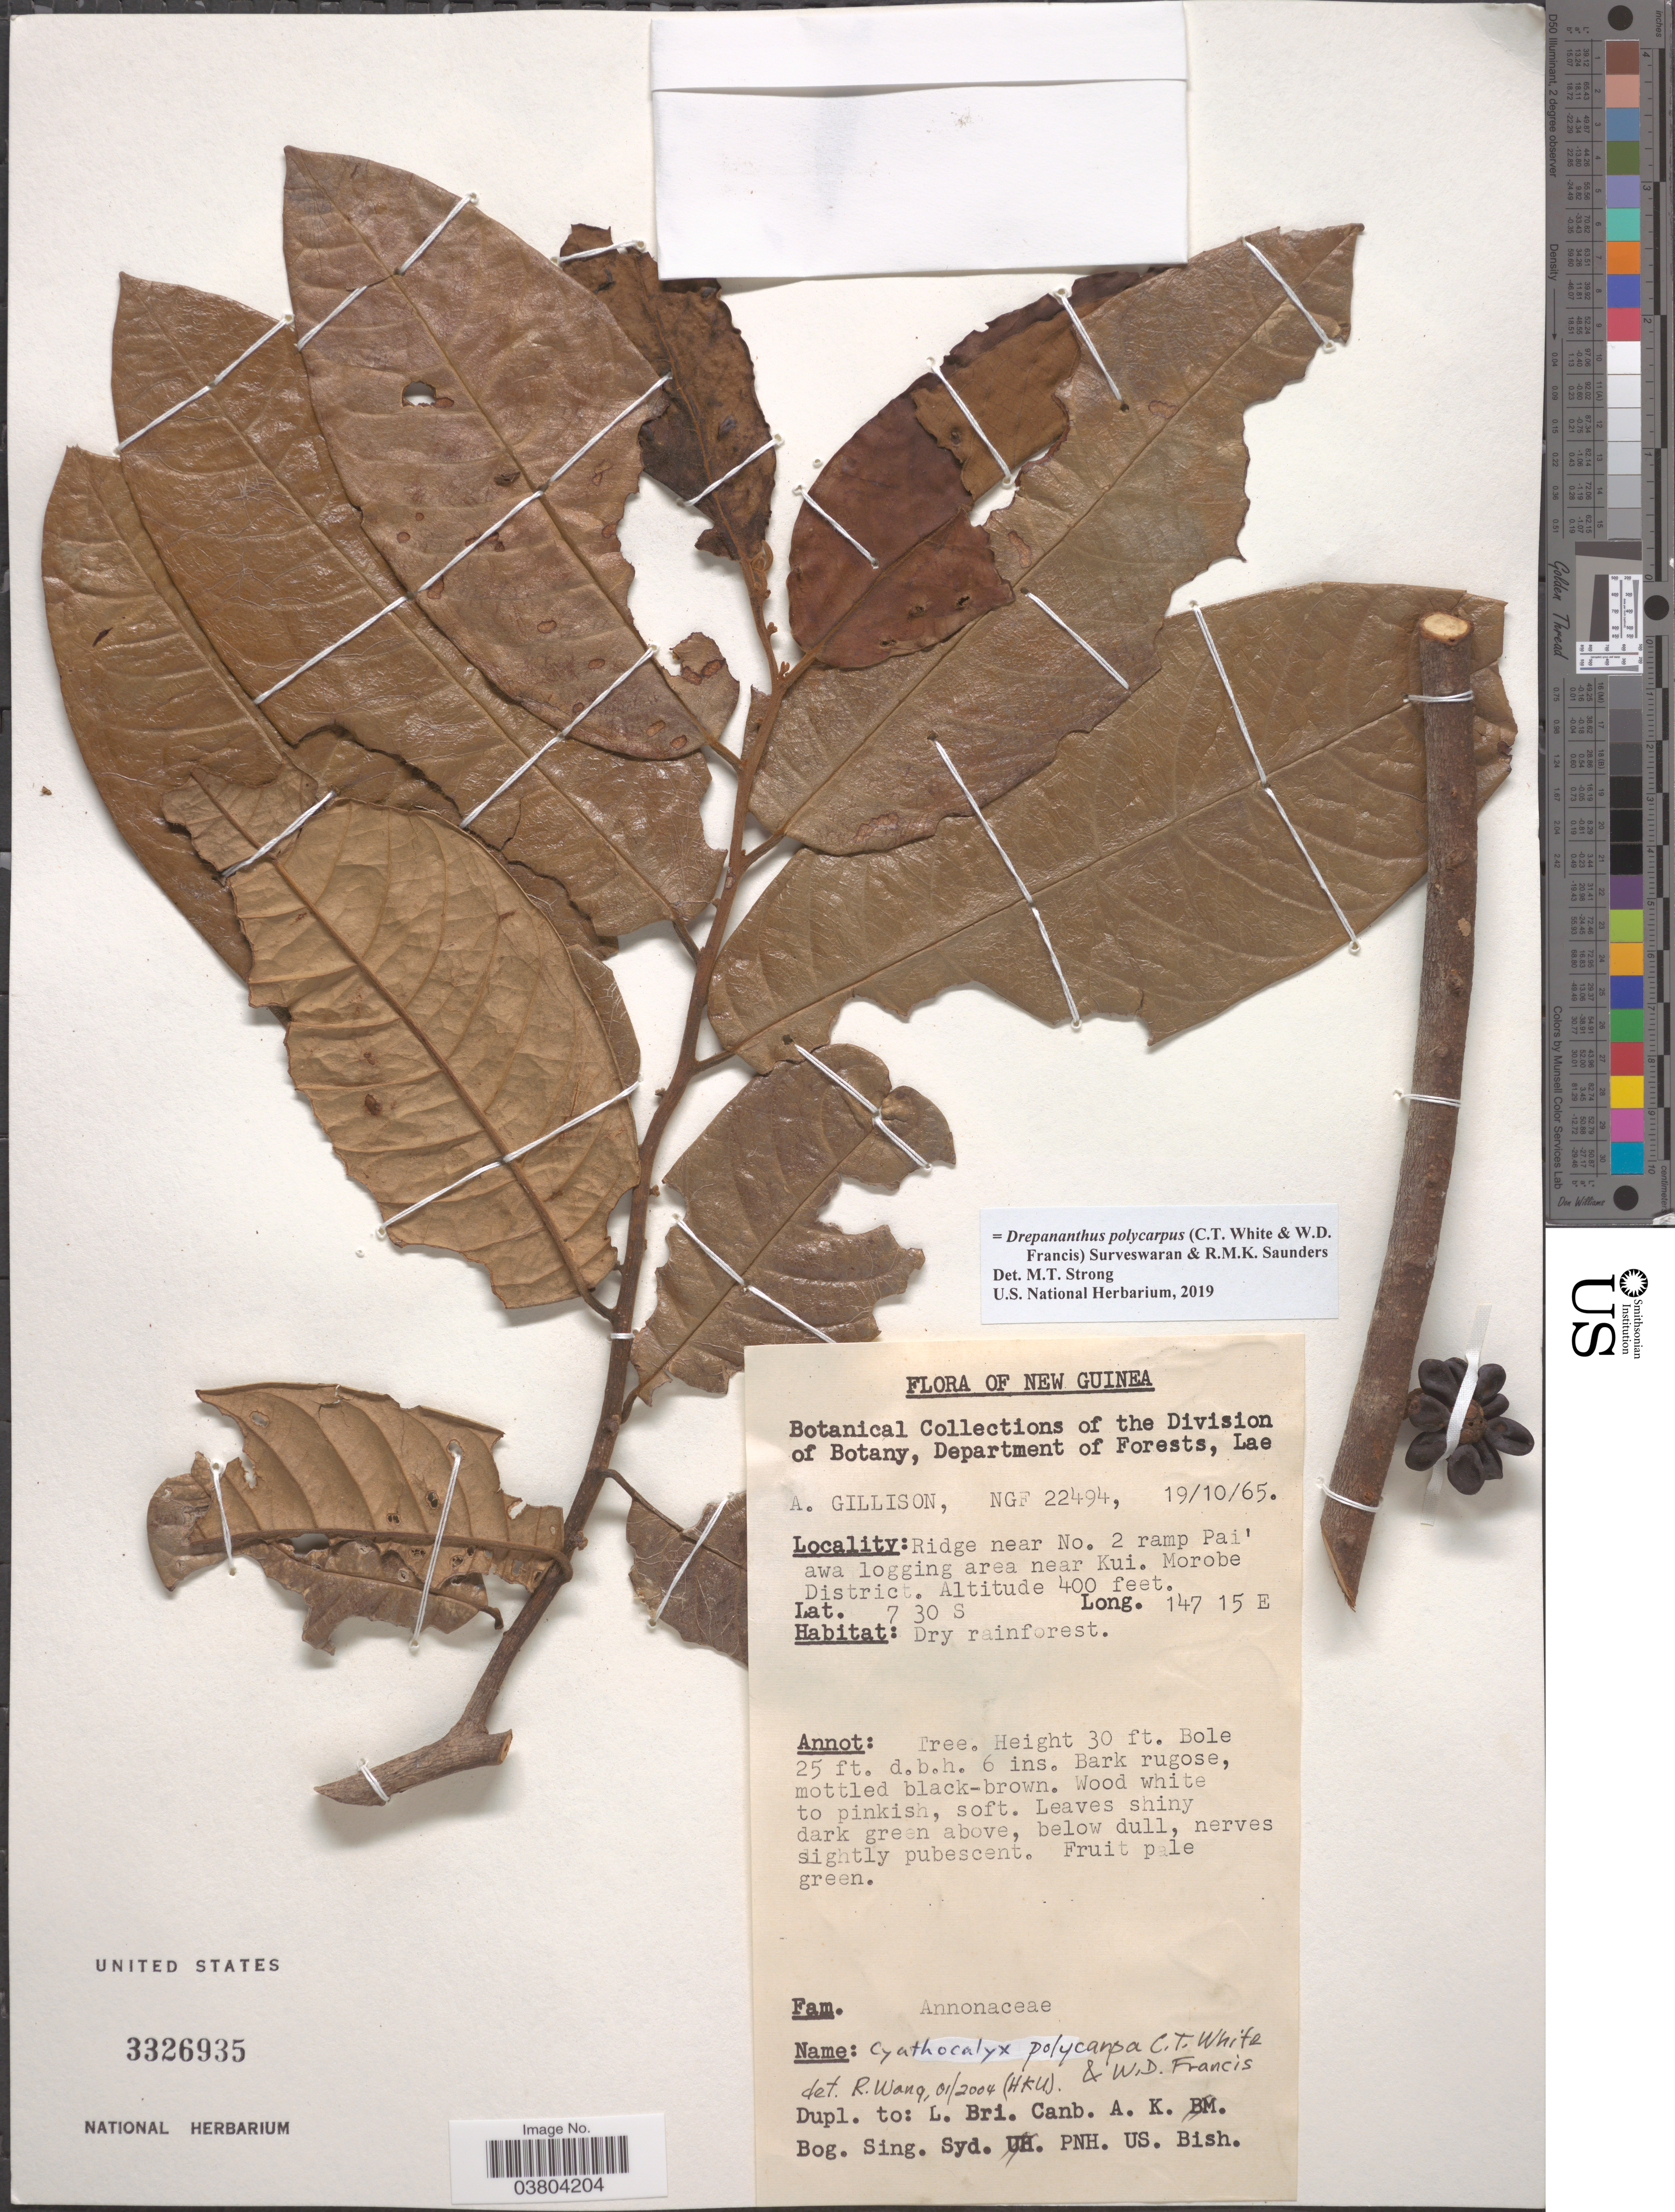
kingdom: Plantae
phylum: Tracheophyta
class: Magnoliopsida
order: Magnoliales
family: Annonaceae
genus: Drepananthus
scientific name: Drepananthus polycarpus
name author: (C.T. White & W.D. Francis) Surveswaran & R.M.K. Saunders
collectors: A. Gillison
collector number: NGF 22494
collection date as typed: Transcribed d/m/y: 19/10/65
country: Papua New Guinea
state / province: Morobe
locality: New Guinea. Ridge near No. 2 ramp Pai' awa logging area near Kui. Morobe District.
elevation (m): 122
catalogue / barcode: US 3326935